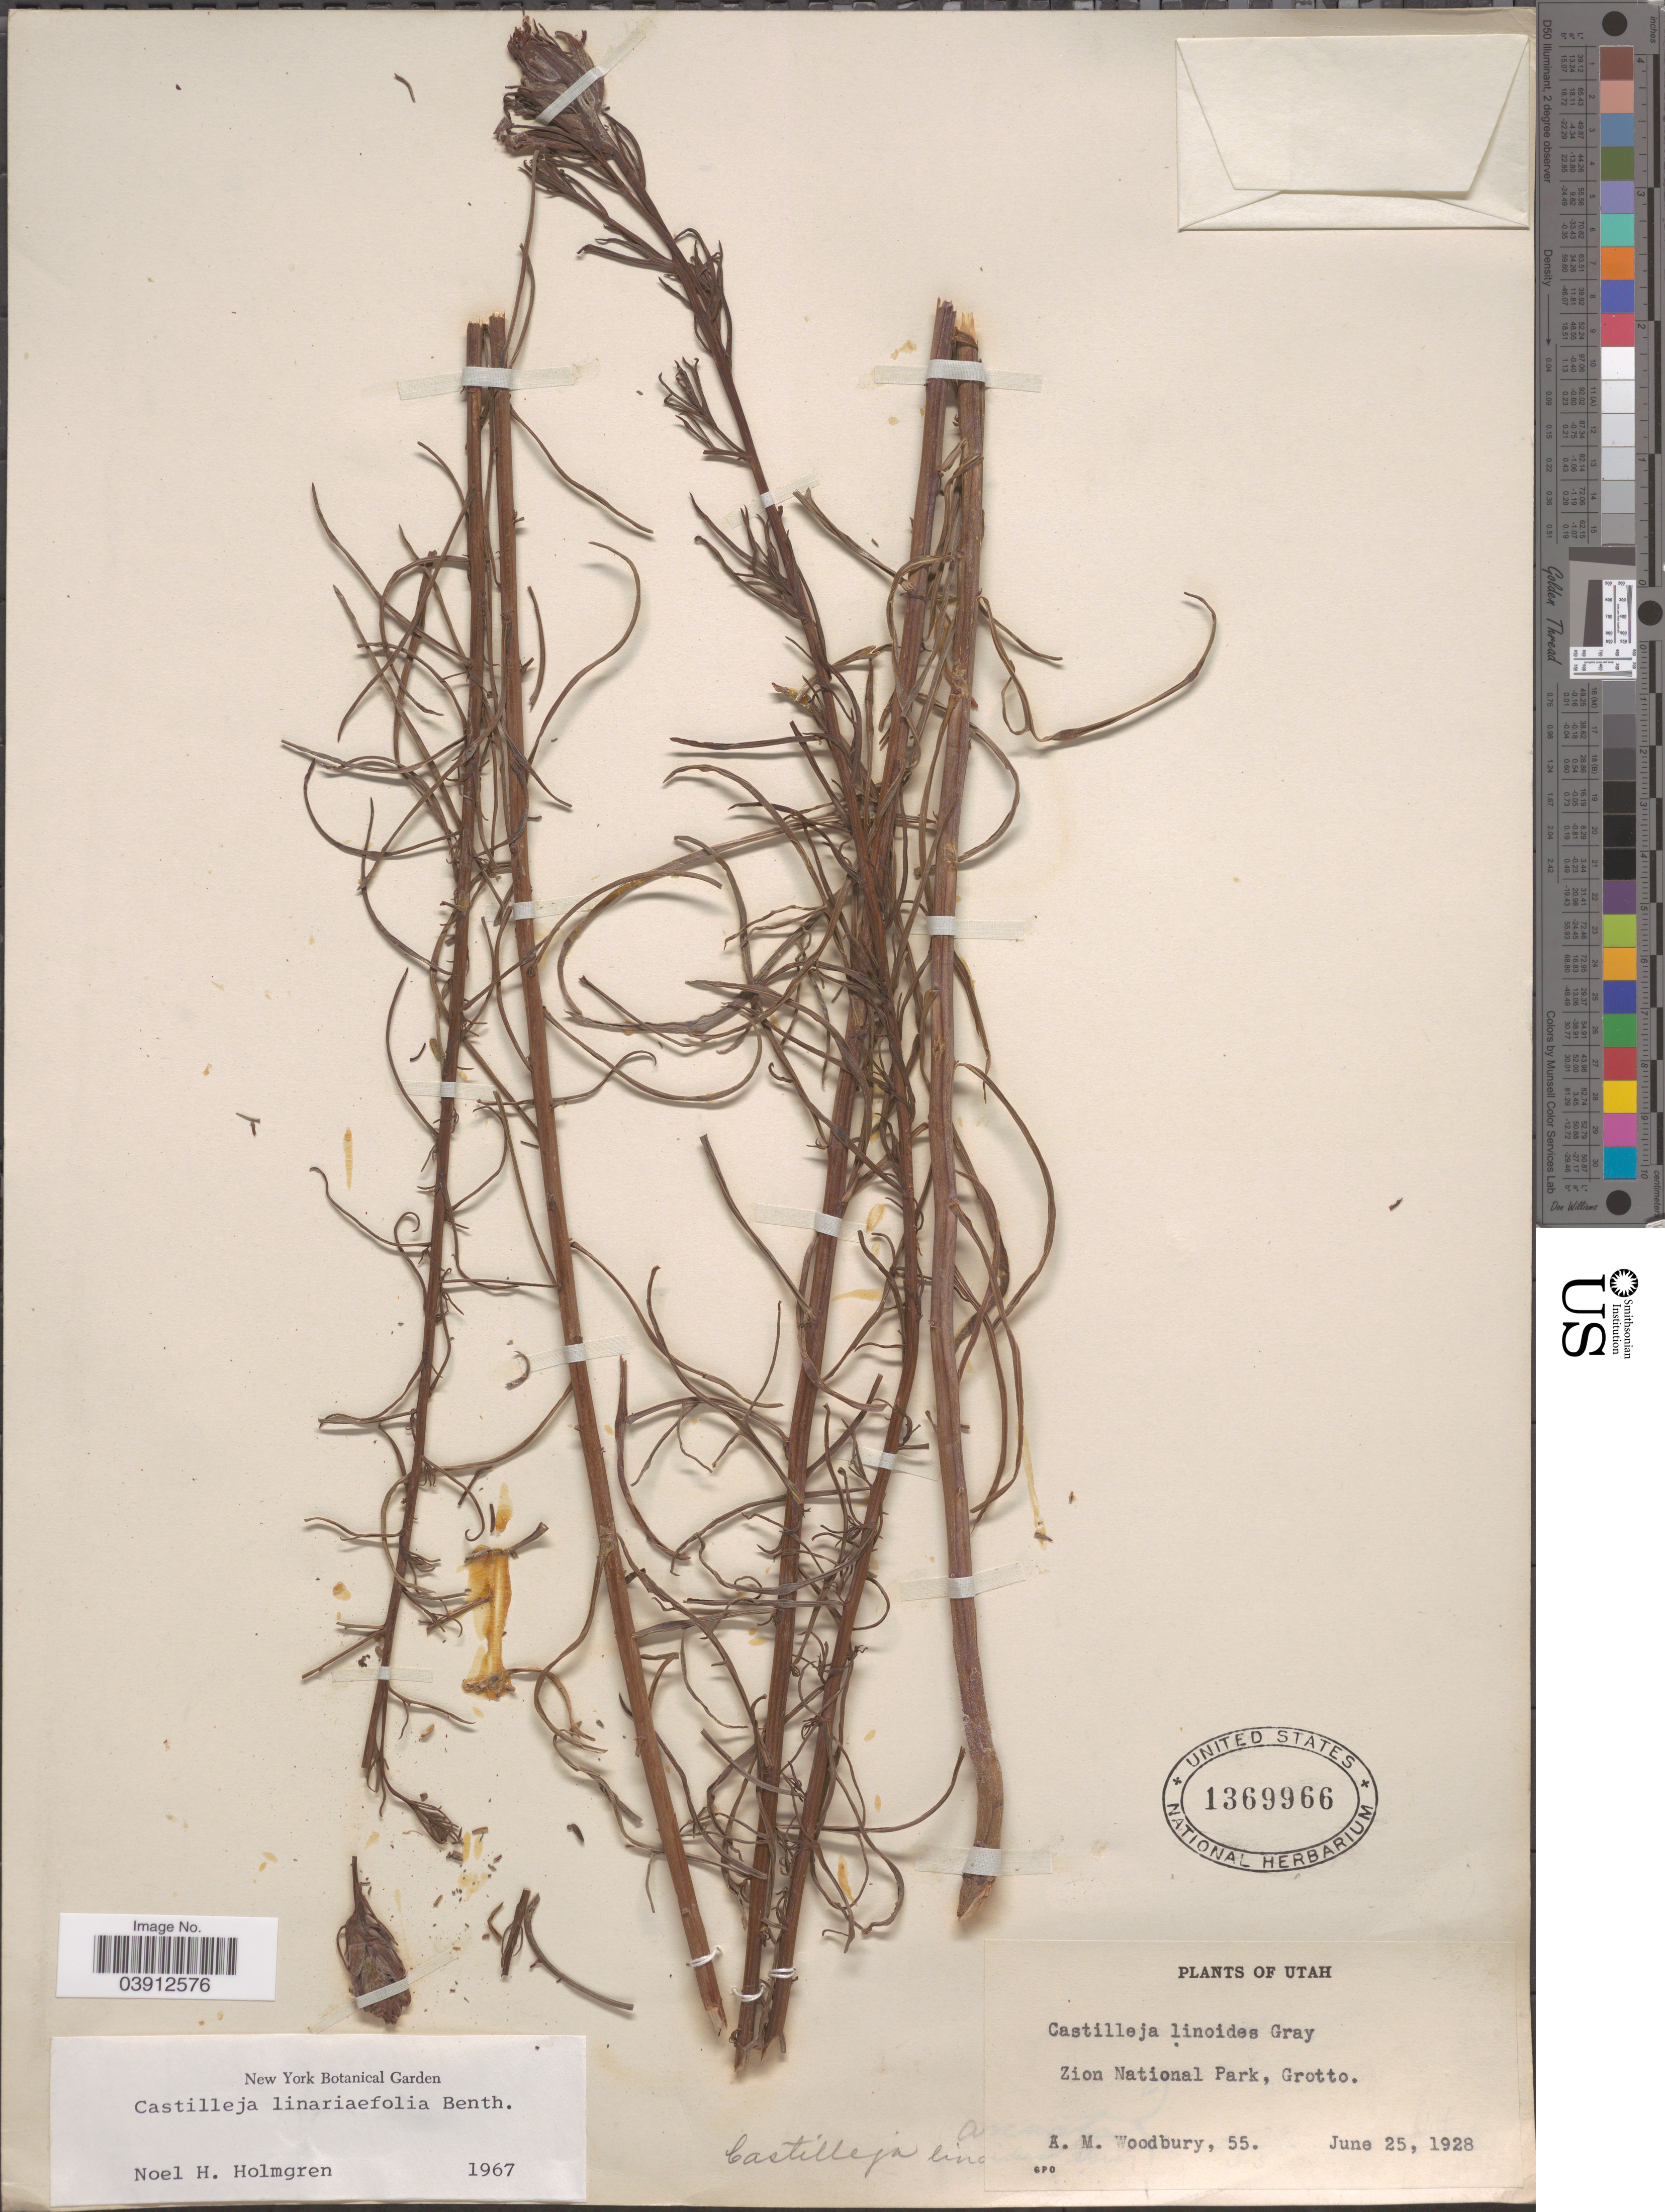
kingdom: Plantae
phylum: Tracheophyta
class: Magnoliopsida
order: Lamiales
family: Orobanchaceae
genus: Castilleja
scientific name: Castilleja linariifolia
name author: Benth.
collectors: A. M. Woodbury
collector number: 55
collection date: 1928-06-25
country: United States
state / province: Utah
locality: Zion National Park, Grotto.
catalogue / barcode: US 1369966